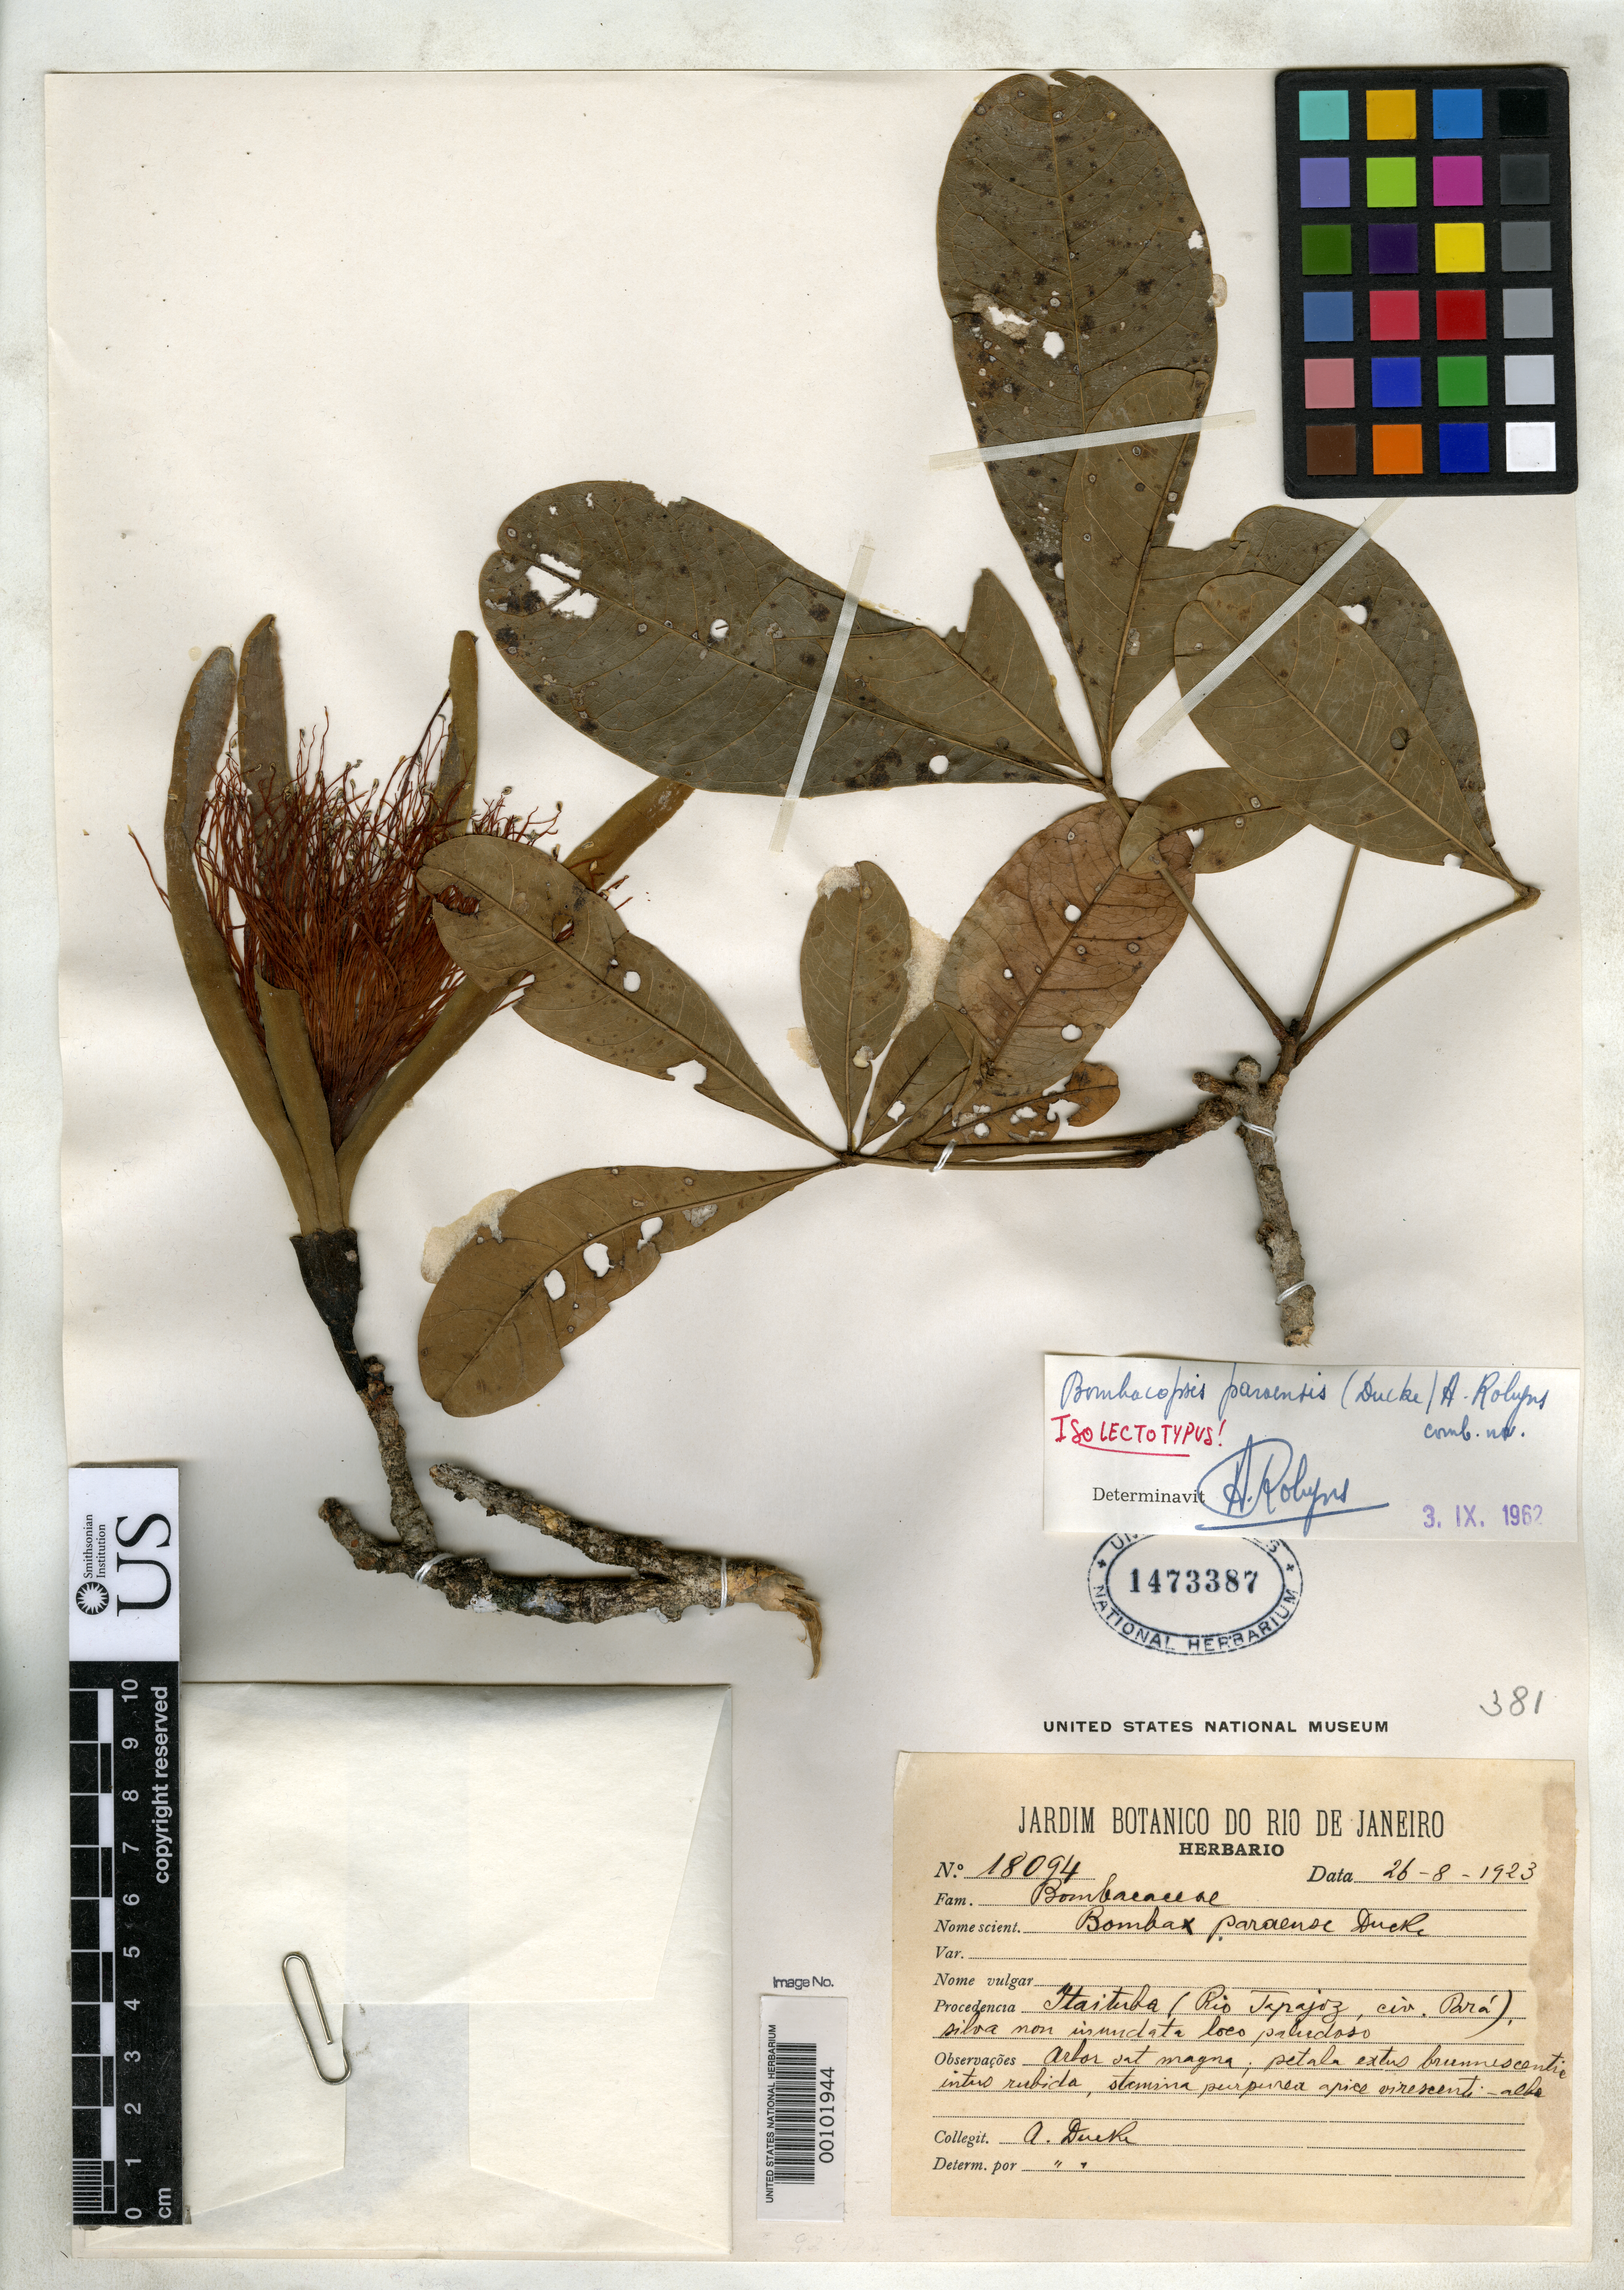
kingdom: Plantae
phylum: Tracheophyta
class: Magnoliopsida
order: Malvales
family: Malvaceae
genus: Bombax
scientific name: Bombax paraense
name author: Ducke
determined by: Dorr, L. J., (BOT), Smithsonian Institution - National Museum of Natural History (UNITED STATES)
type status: Isolectotype; Lectotype; Syntype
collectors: A. Ducke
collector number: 18094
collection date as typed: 28 Aug 1923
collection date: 1923-08-28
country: Brazil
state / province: Pará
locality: Itaitiba, Rio Tapajoz.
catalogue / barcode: US 1473387